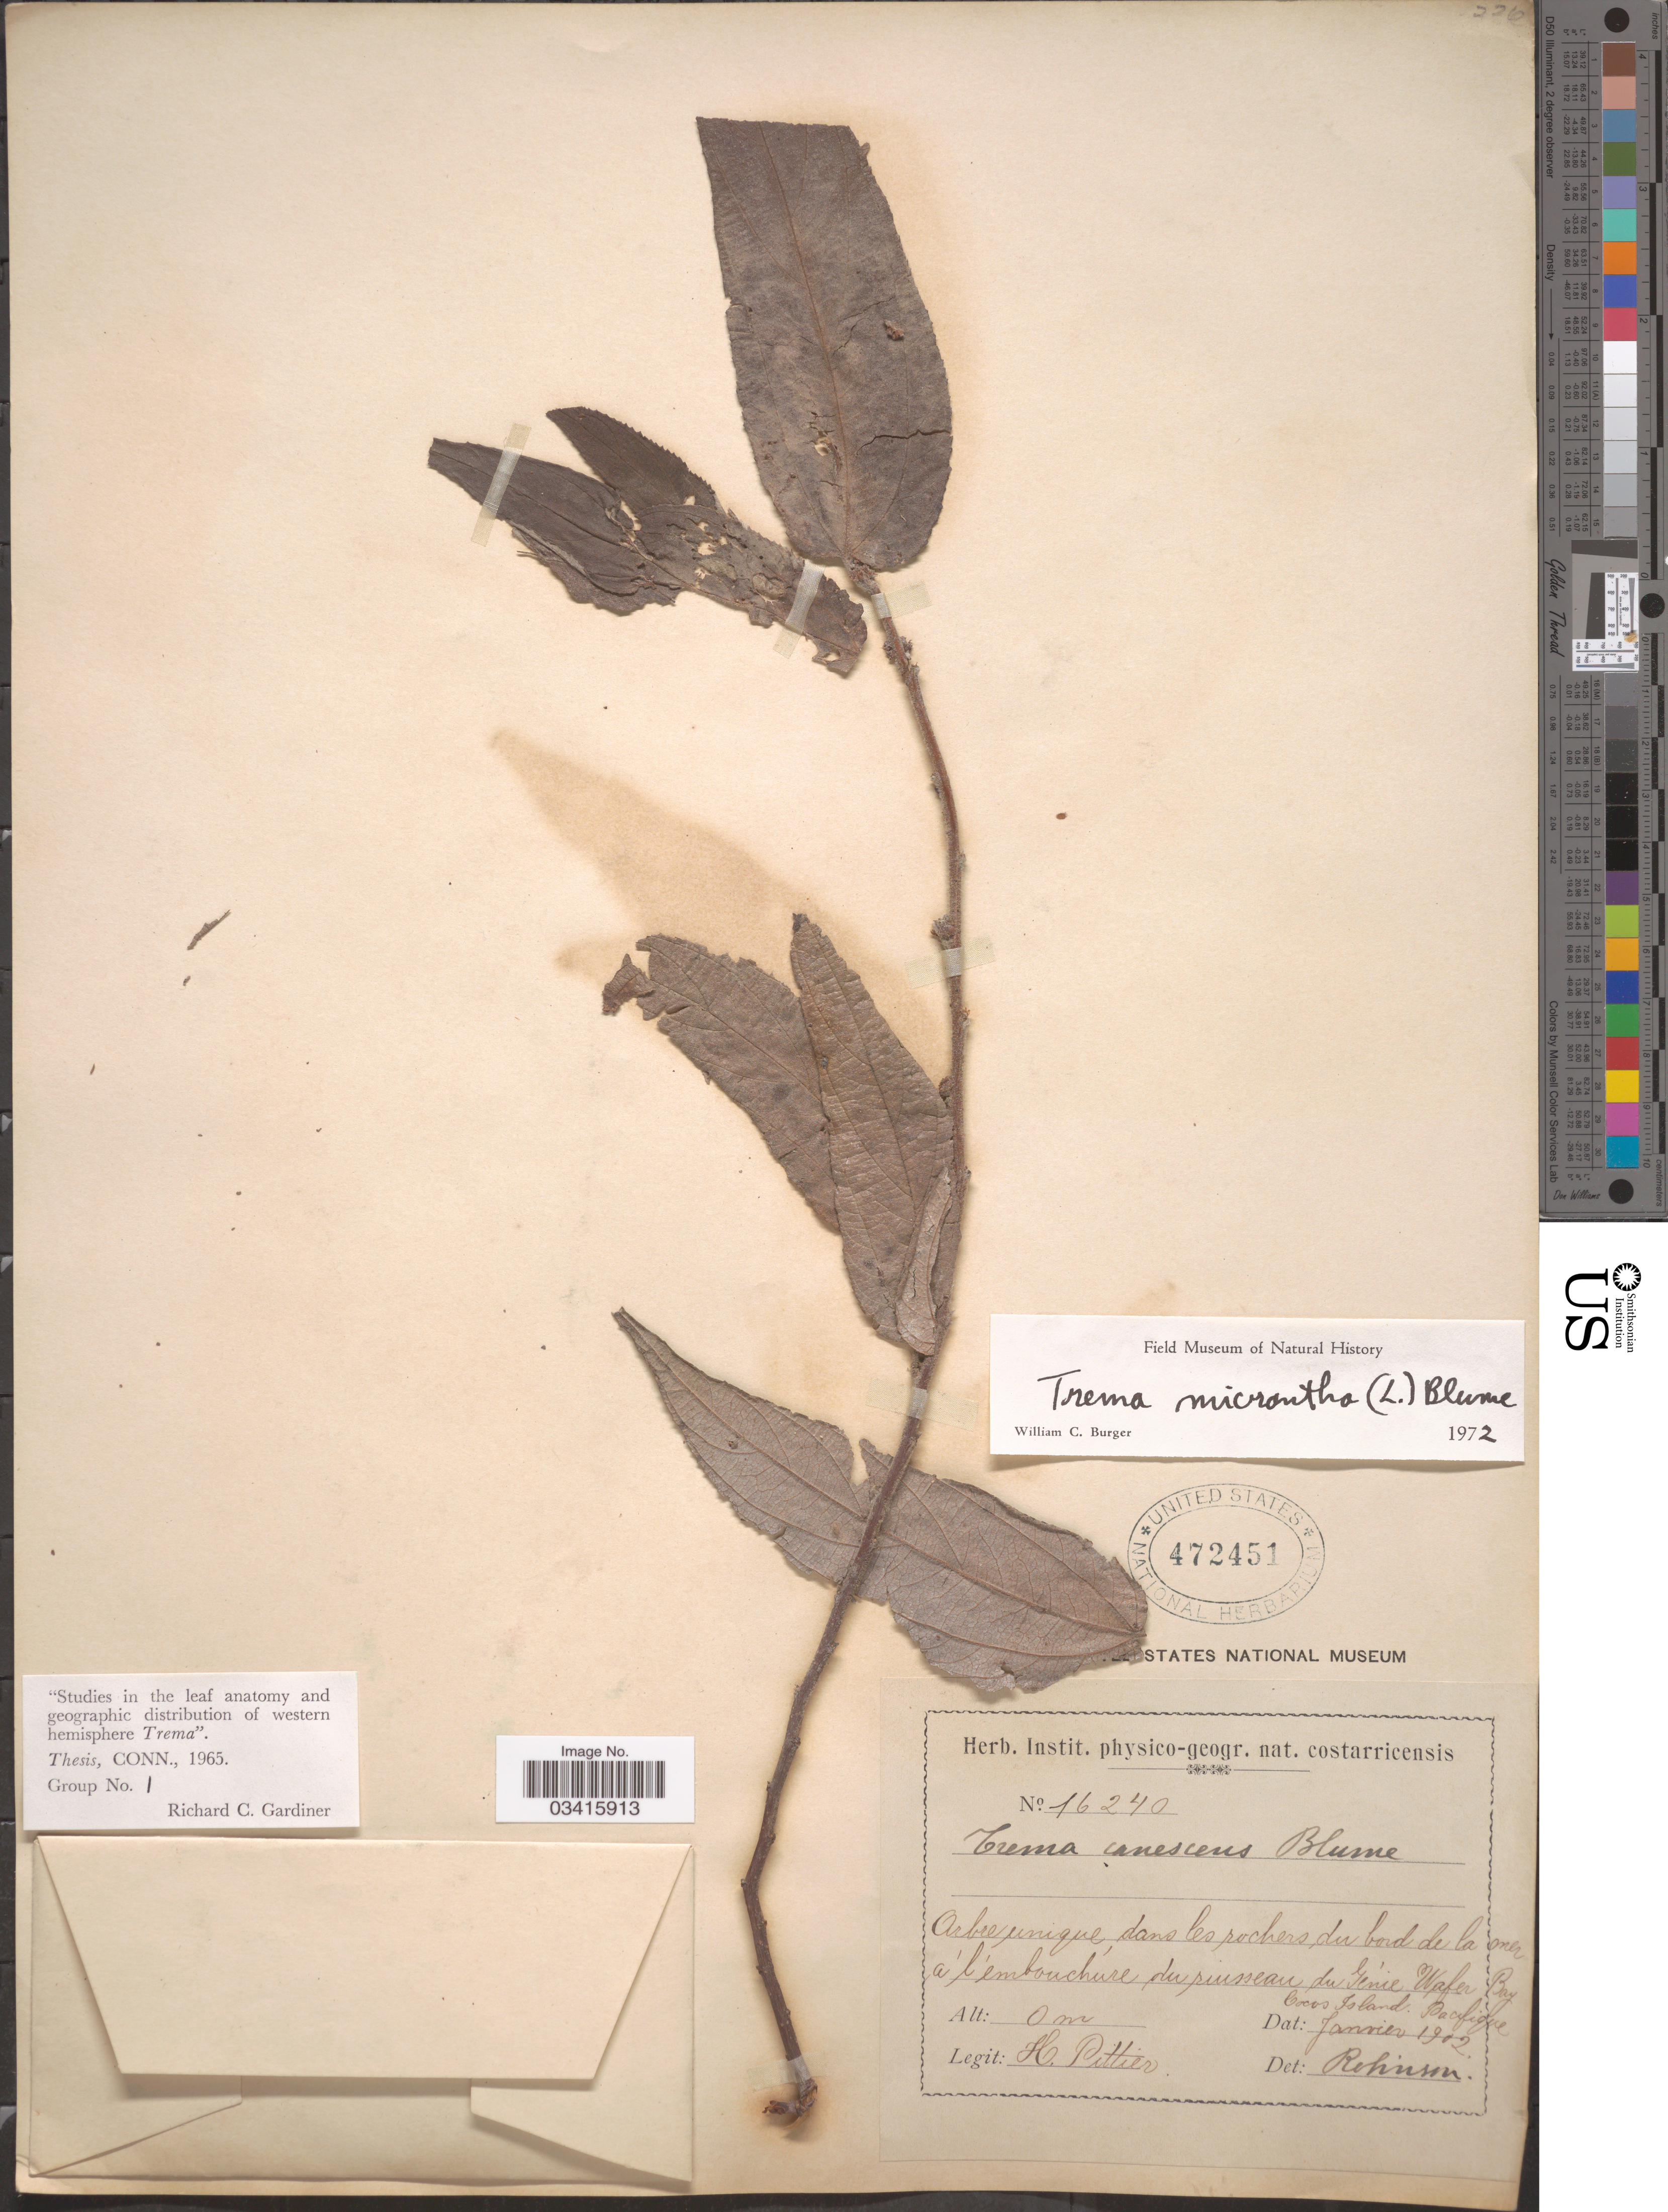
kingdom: Plantae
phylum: Tracheophyta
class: Magnoliopsida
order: Rosales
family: Cannabaceae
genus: Trema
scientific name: Trema micranthum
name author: (L.) Blume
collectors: H. F. Pittier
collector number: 16240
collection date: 1902-01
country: Costa Rica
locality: Dans les rochers du bord de la mer a'l'embouchure du ruisseau du Génie, Wafer Bay, Cocos Island. Pacifique [in the rocks, from the seaside to the mouth of the stream Génie, Wafer Bay, Cocos Island, Pacific.]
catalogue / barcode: US 472451